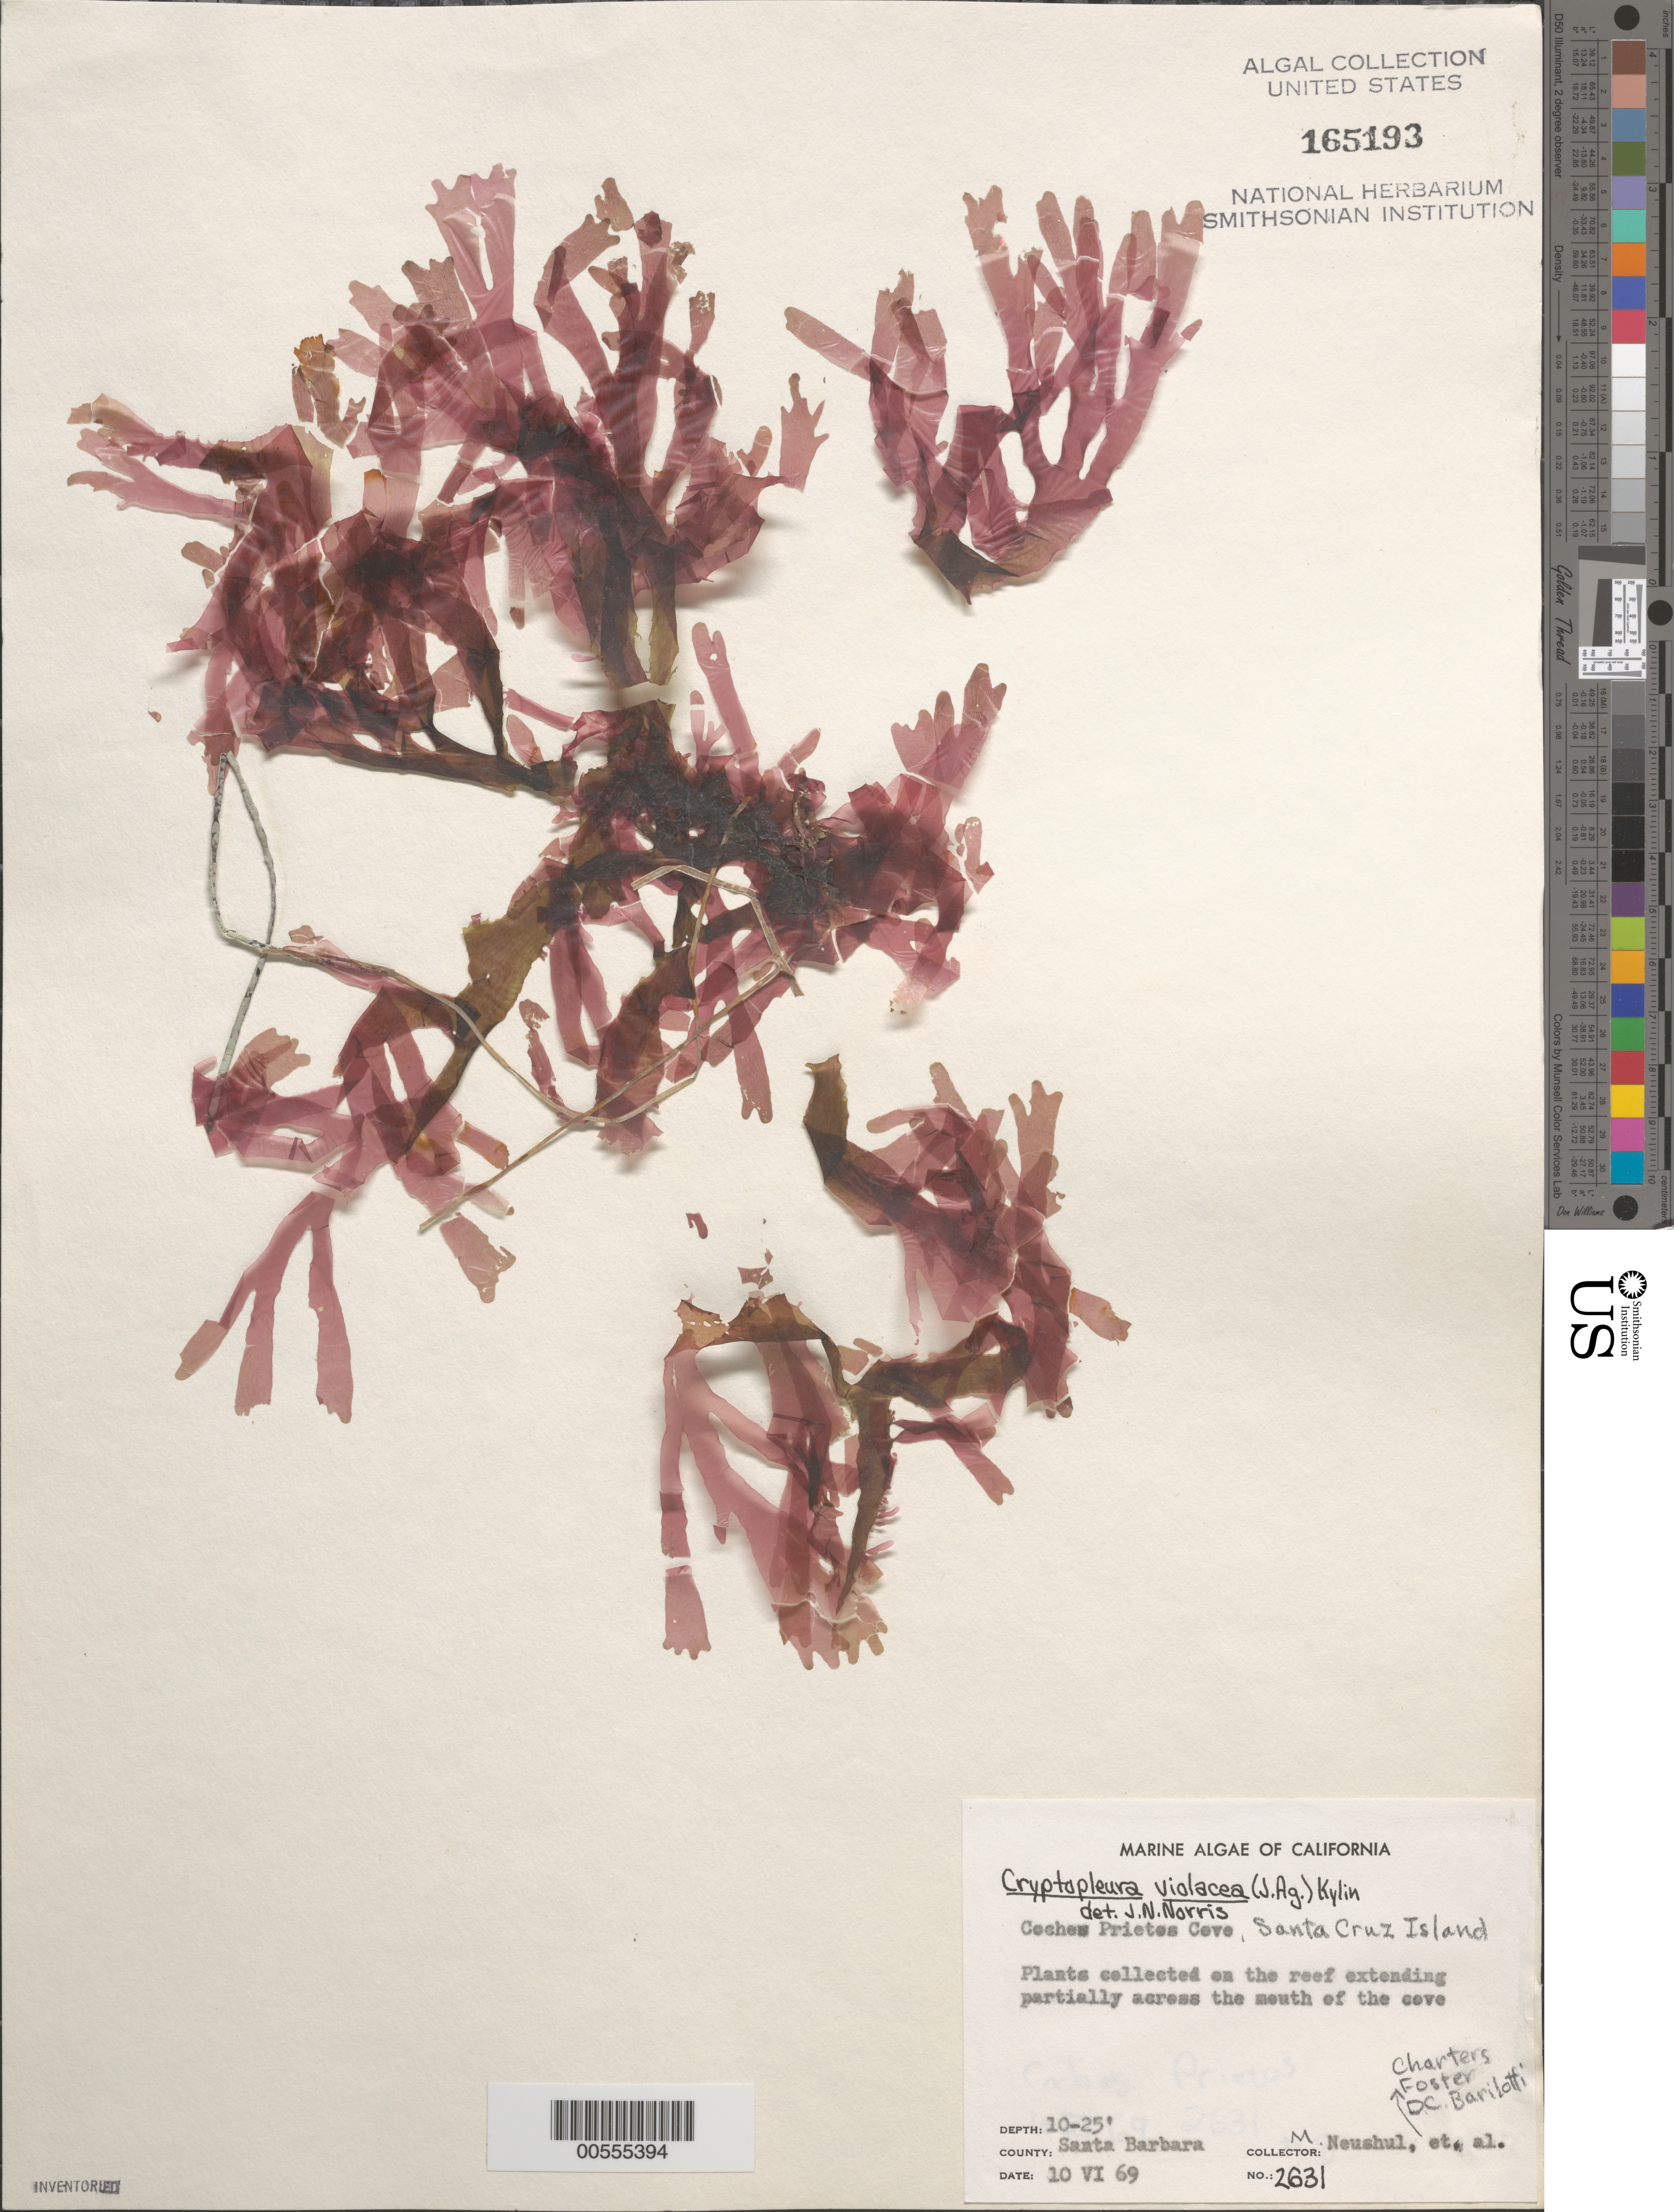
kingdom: Plantae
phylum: Rhodophyta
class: Florideophyceae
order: Ceramiales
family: Delesseriaceae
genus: Cryptopleura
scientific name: Cryptopleura violacea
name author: (J. Ag.) Kylin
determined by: Norris, James N.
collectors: M. Neushul, A. Charters, M. Foster & D. C. Barilotti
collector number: Neushul 2631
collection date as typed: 10 Jun 1969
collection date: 1969-06-10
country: United States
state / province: California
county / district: Santa Barbara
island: Santa Cruz Island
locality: Coches Prietos Cove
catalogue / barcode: US 165193